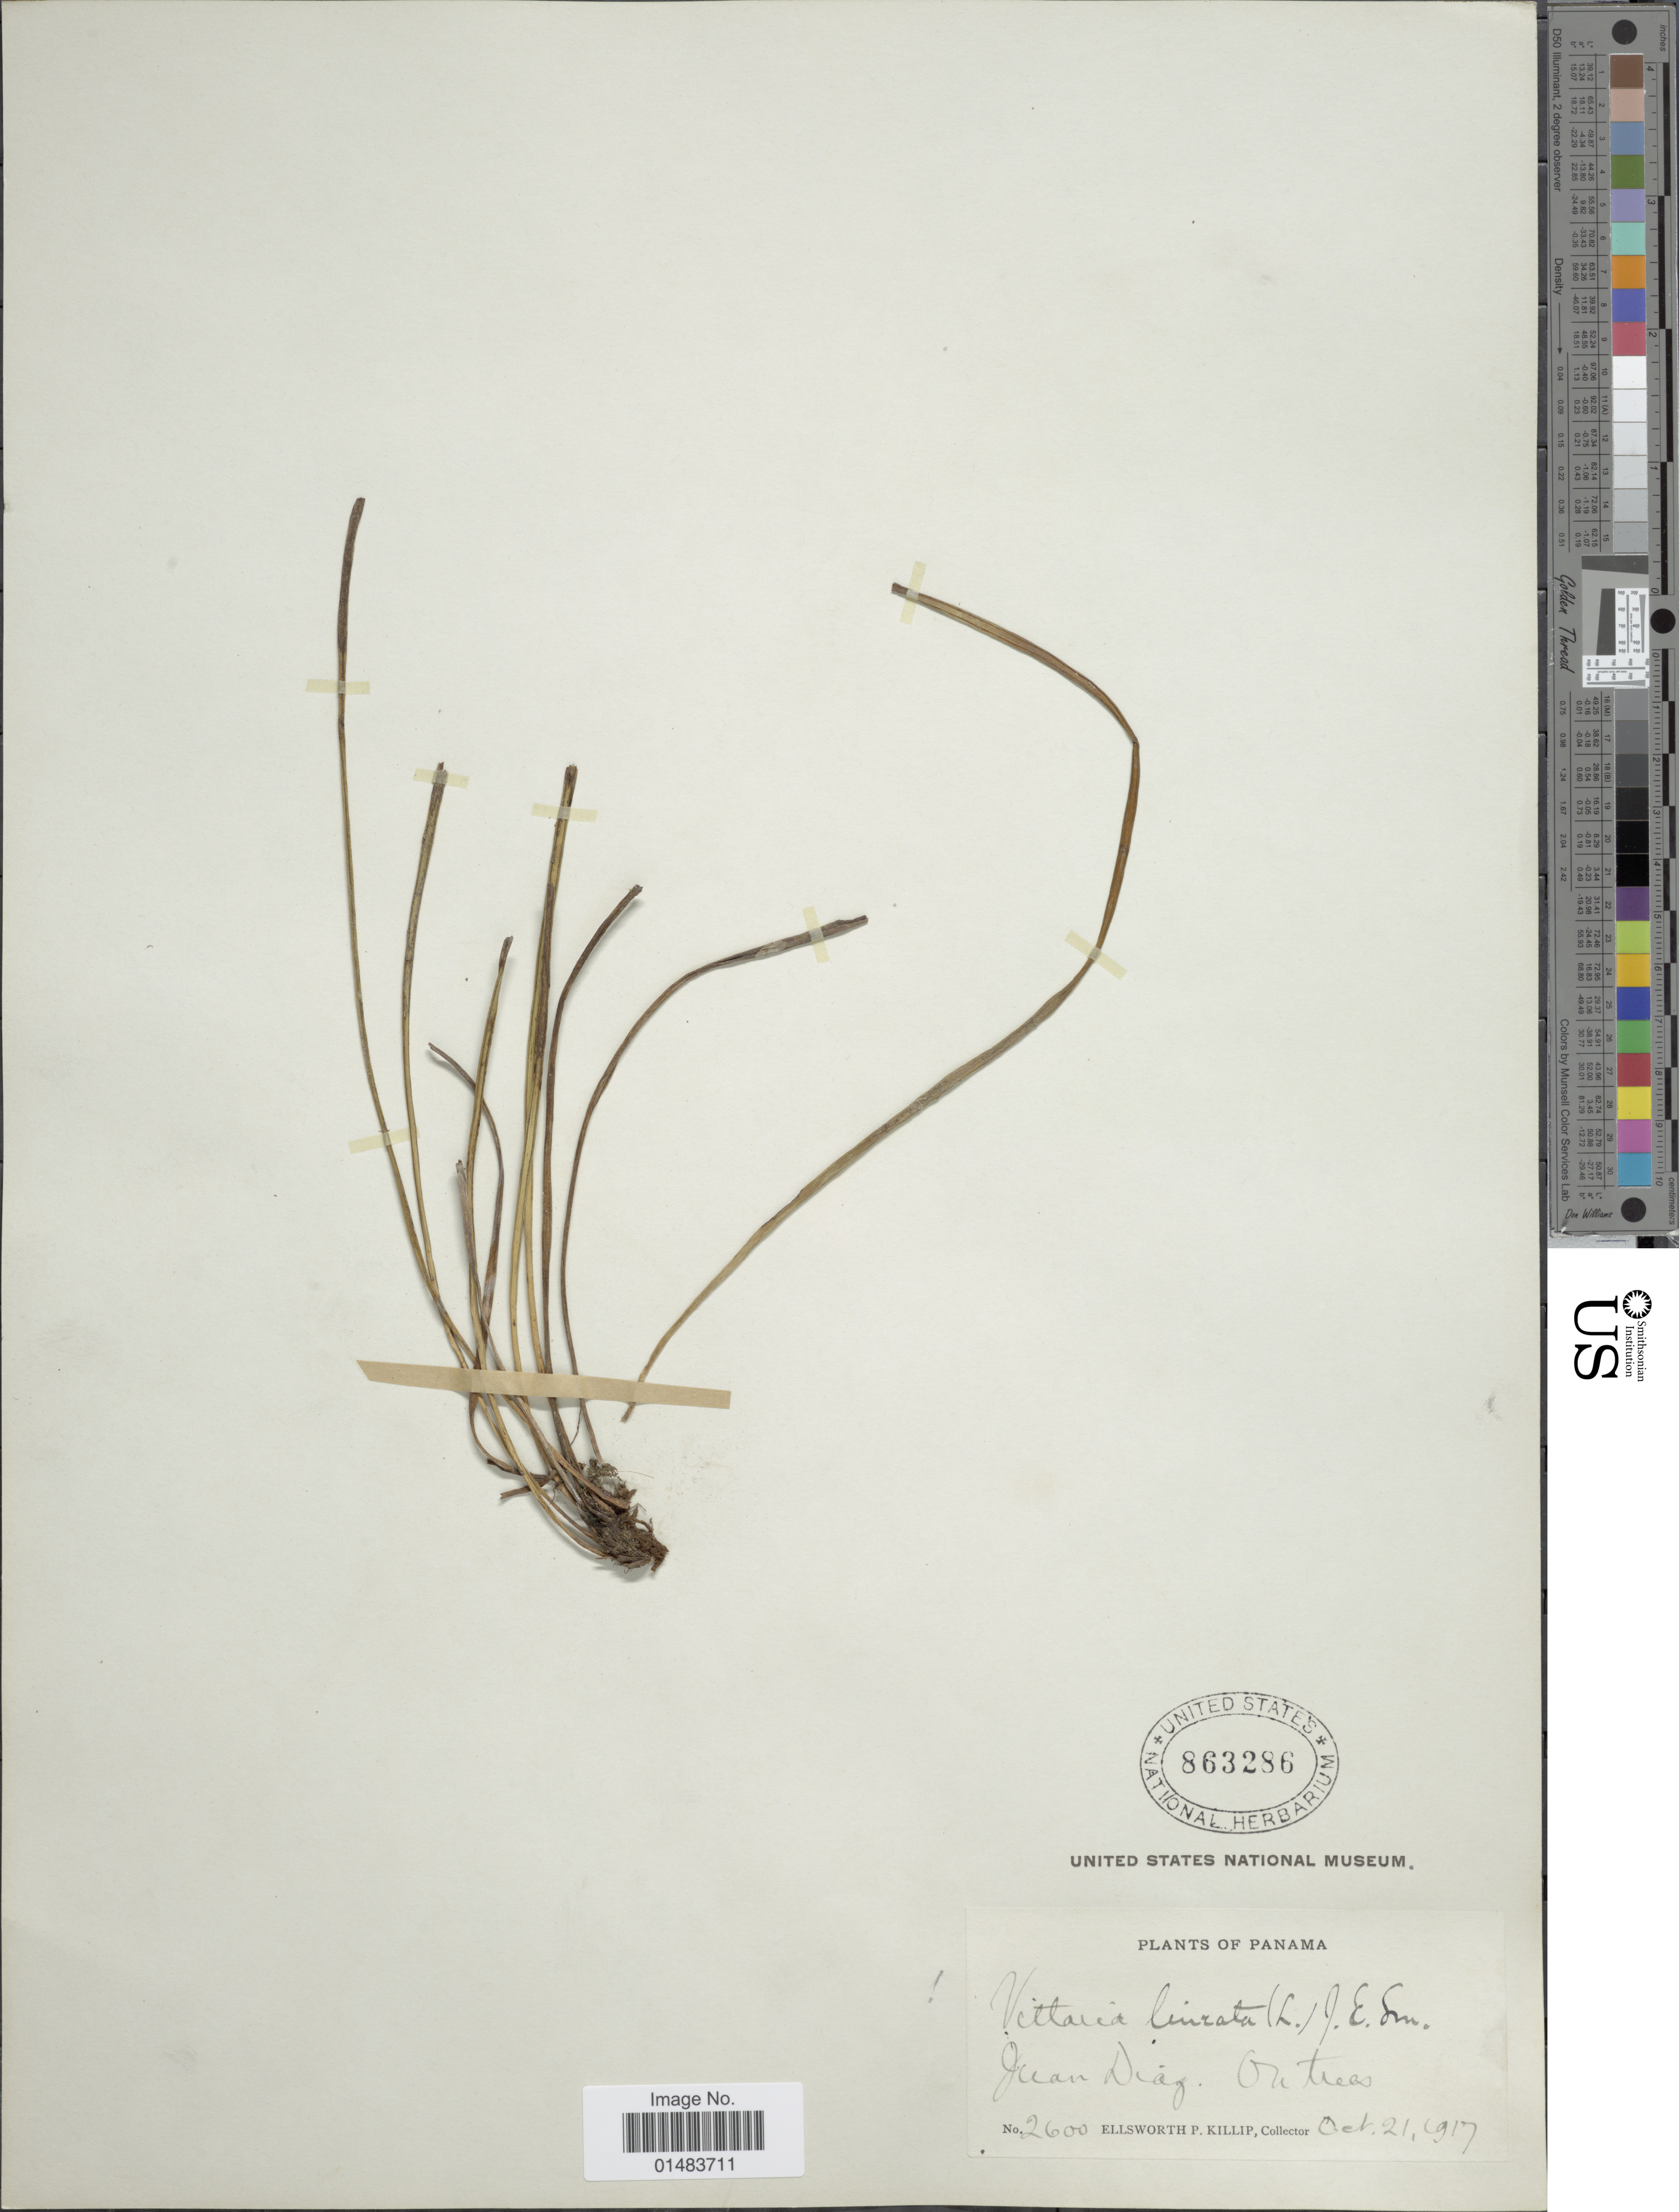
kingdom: Plantae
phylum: Tracheophyta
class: Polypodiopsida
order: Polypodiales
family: Pteridaceae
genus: Vittaria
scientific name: Vittaria lineata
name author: (L.) Sm.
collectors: E. P. Killip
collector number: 2600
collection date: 1917-10-21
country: Panama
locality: Juan Diaz, on trees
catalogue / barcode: US 863286